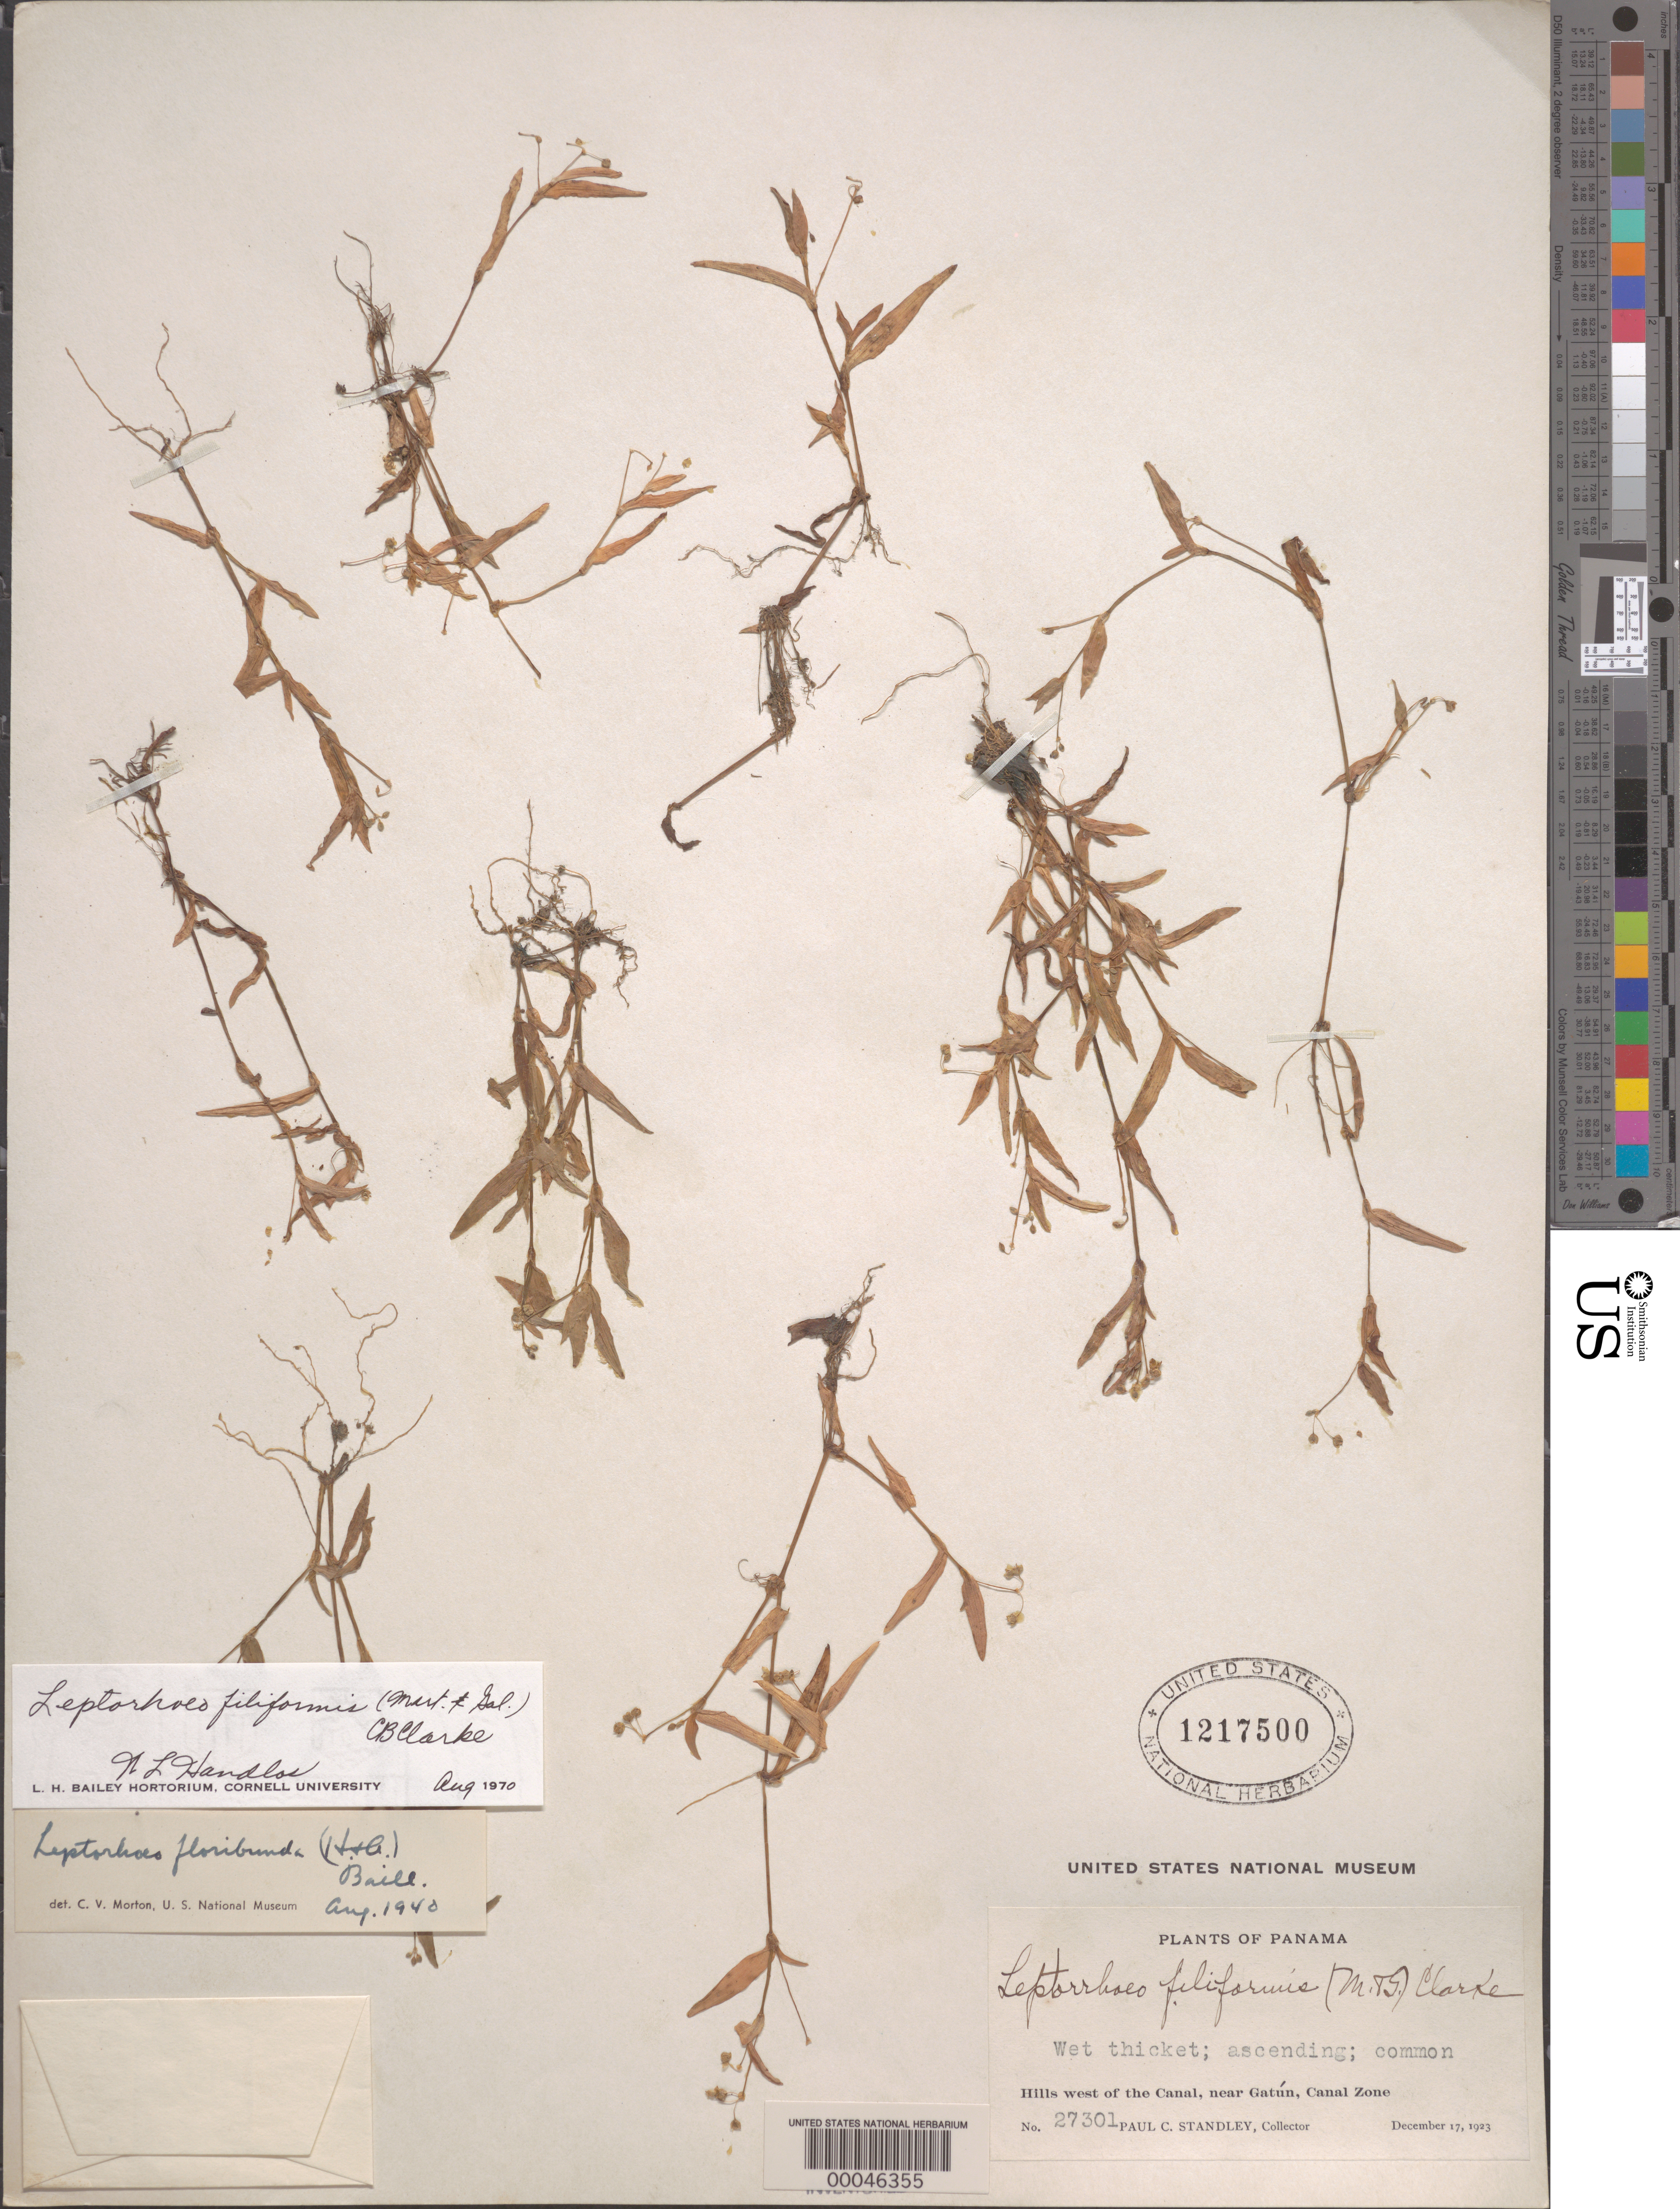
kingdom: Plantae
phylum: Tracheophyta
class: Liliopsida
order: Commelinales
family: Commelinaceae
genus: Callisia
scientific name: Callisia filiformis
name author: (M. Martens & Galeotti) D.R. Hunt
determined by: Handlos, W. L.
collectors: P. C. Standley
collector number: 27301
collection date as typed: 17 Dec 1923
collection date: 1923-12-17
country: Panama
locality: W of canal, near Gatun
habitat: Wet thicket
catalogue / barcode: US 1217500